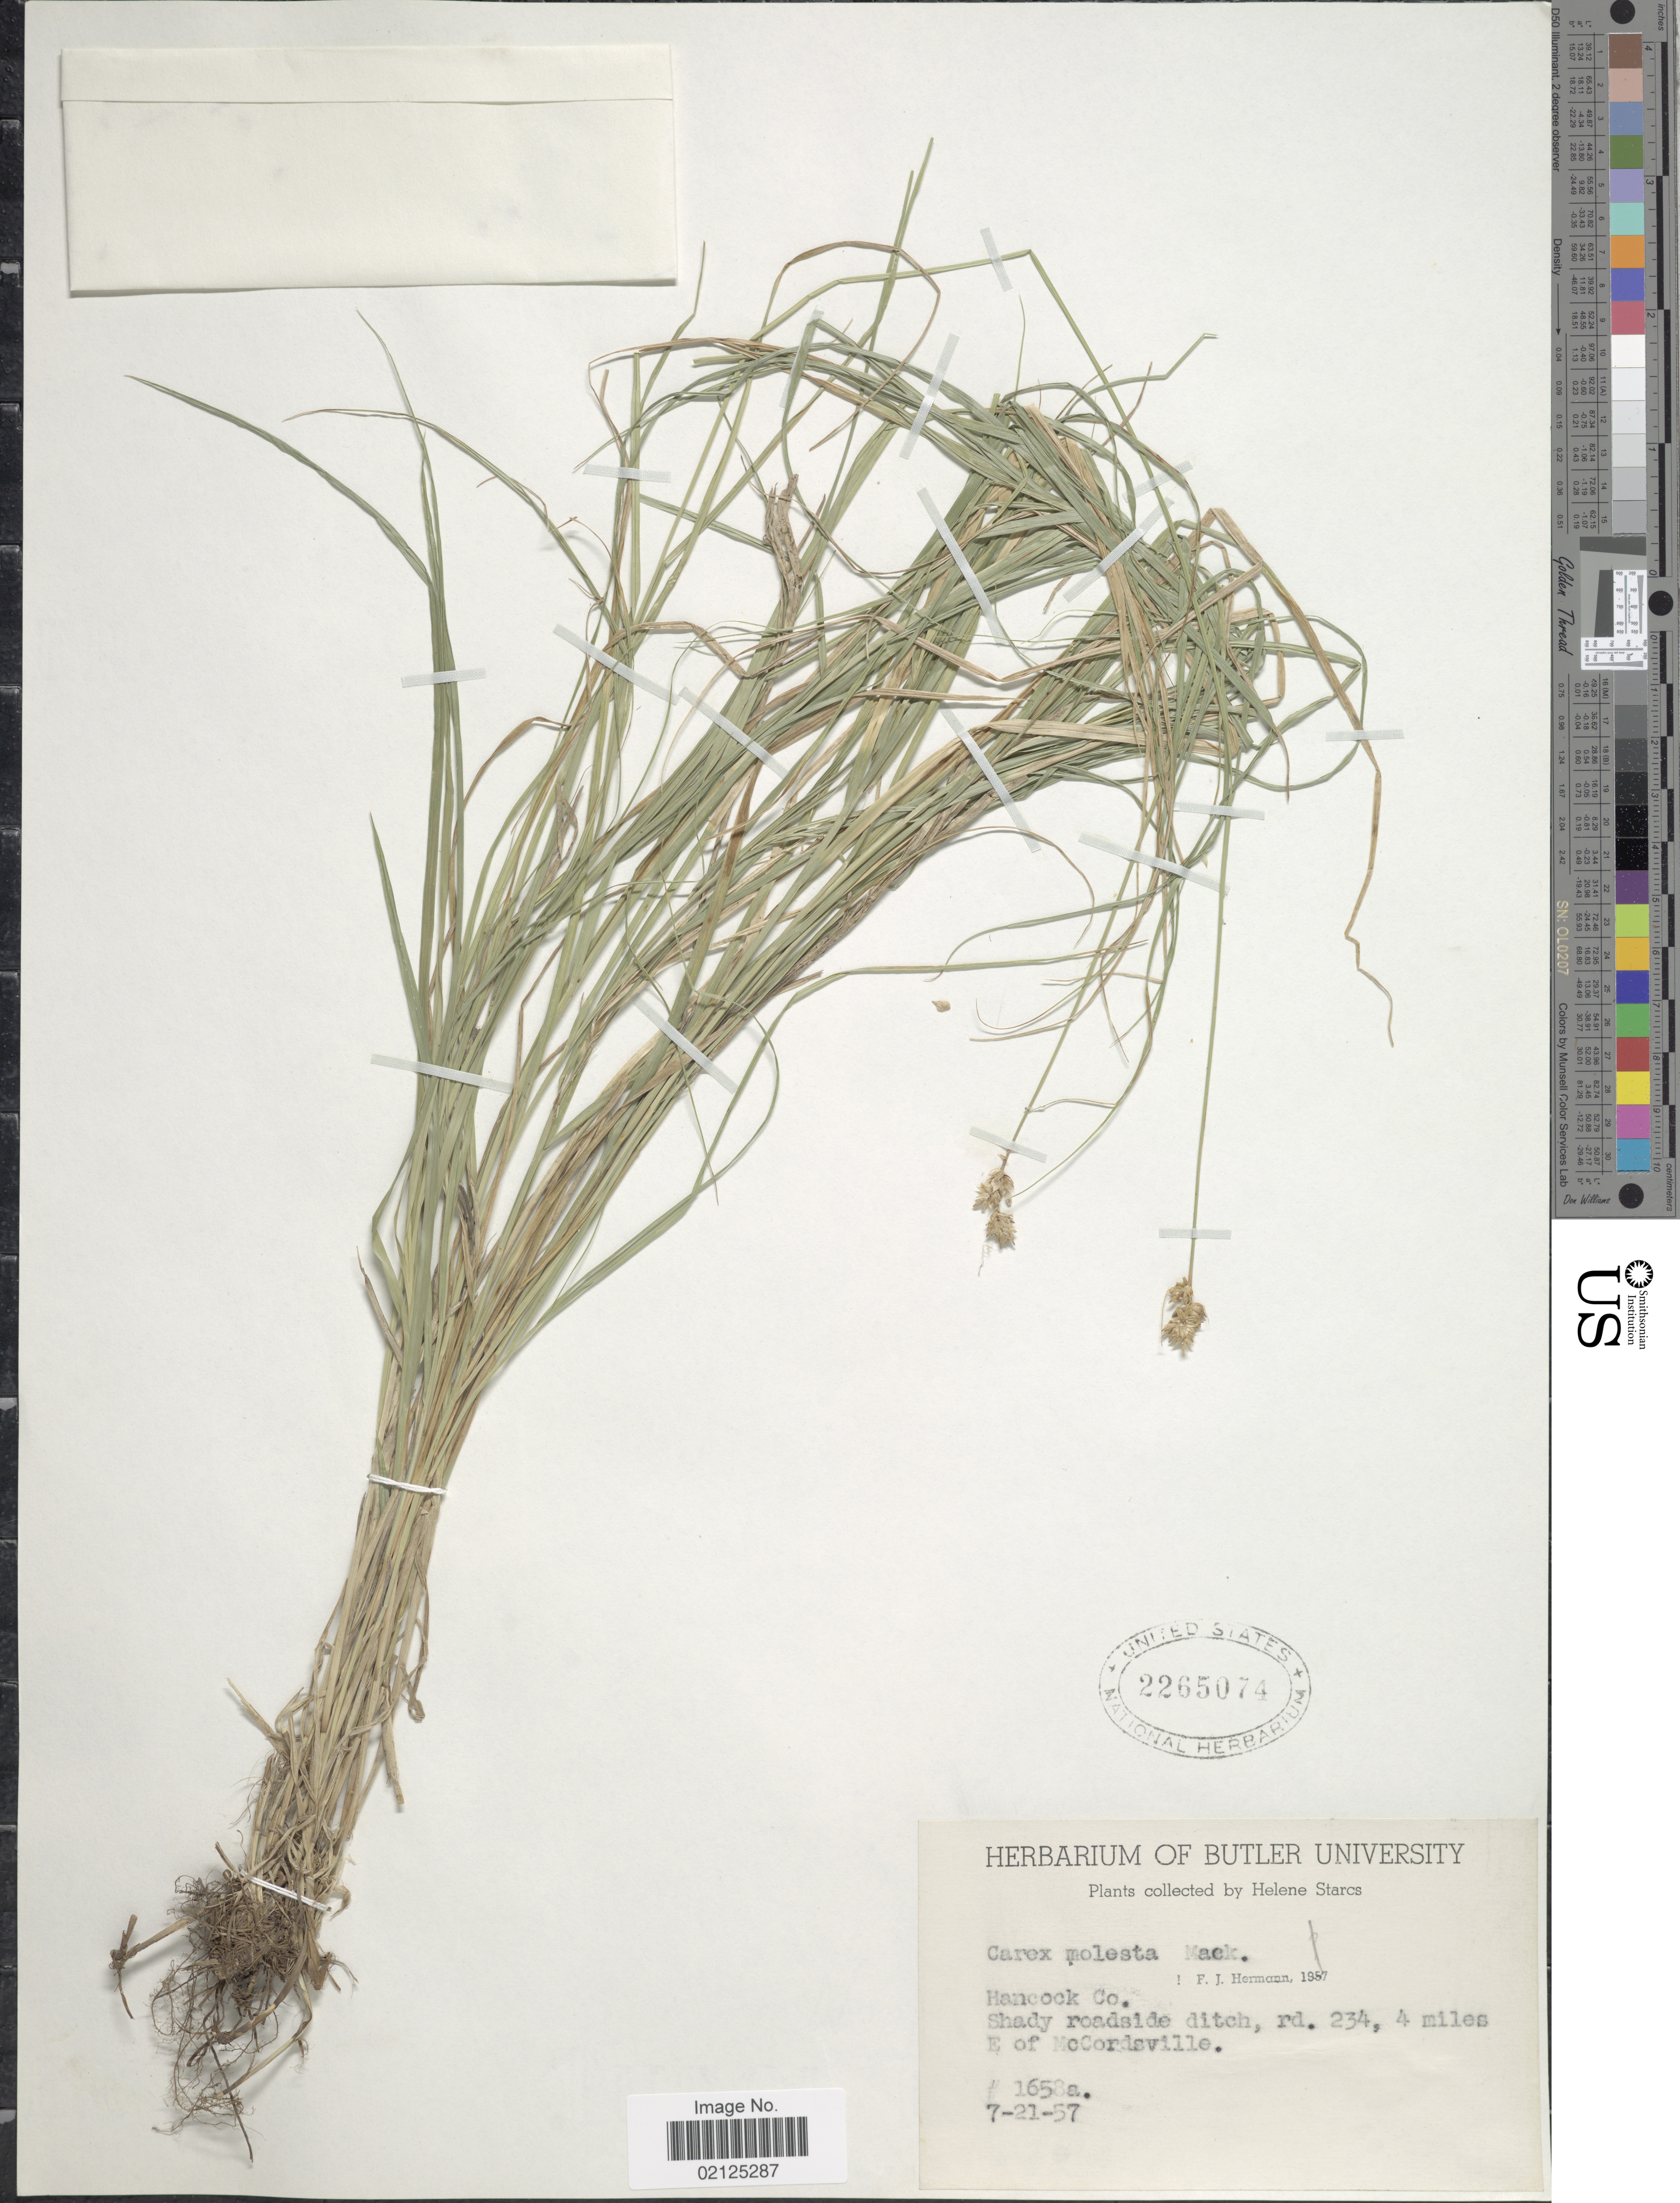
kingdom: Plantae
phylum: Tracheophyta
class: Liliopsida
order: Poales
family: Cyperaceae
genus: Carex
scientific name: Carex molesta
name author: Mack.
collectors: H. Starcs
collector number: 1658a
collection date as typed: Transcribed d/m/y: 21/7/57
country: United States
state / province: Indiana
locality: Hancock Co. Shady roadside ditch, rd. 234, 4 miles E of McCordsville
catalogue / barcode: US 2265074